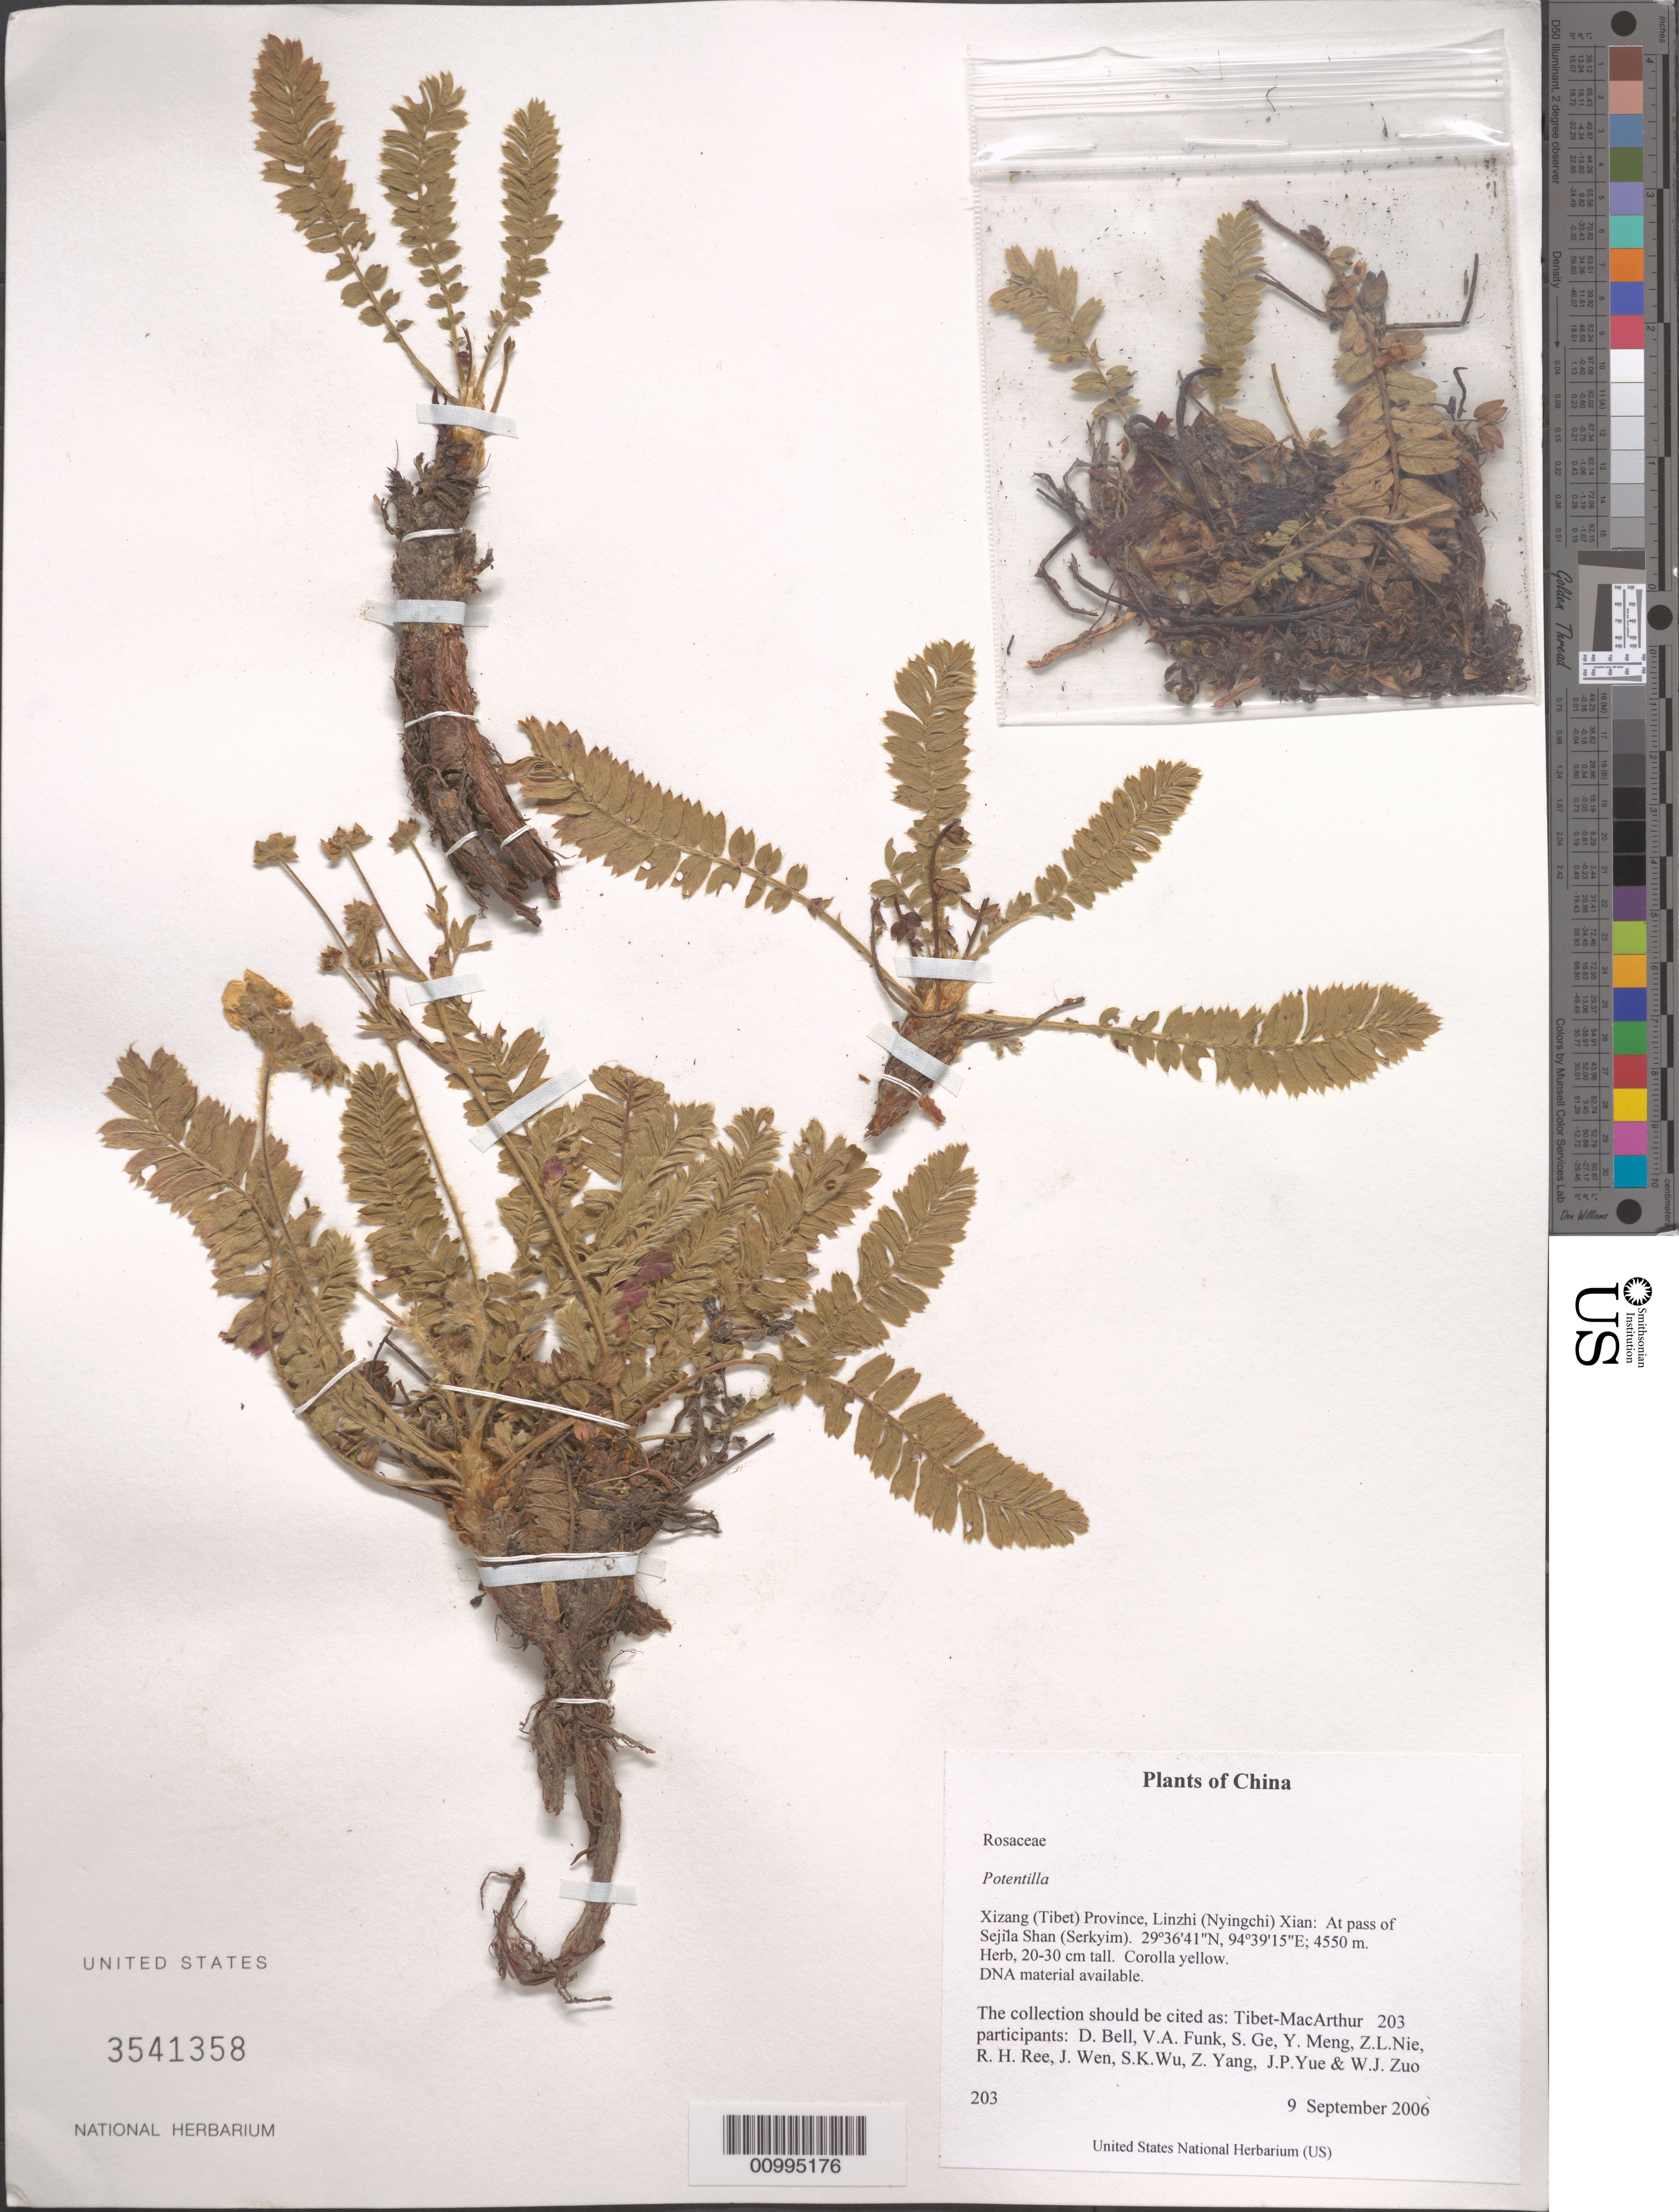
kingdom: Plantae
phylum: Tracheophyta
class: Magnoliopsida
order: Rosales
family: Rosaceae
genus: Potentilla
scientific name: Potentilla sp.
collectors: Tibet-MacArthur, D. A. Bell, V. Funk, S. Ge, Y. Meng, Z. Nie, R. Ree, J. Wen, S. K. Wu, Z. Yang, J. Yue & W. Zuo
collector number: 203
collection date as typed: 09 Sep 2006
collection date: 2006-09-09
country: China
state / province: Xizang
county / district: Linzhi (Nyingchi) Xian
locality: At pass of Sejila Shan (Serkyim).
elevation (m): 4550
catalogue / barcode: US 3541358